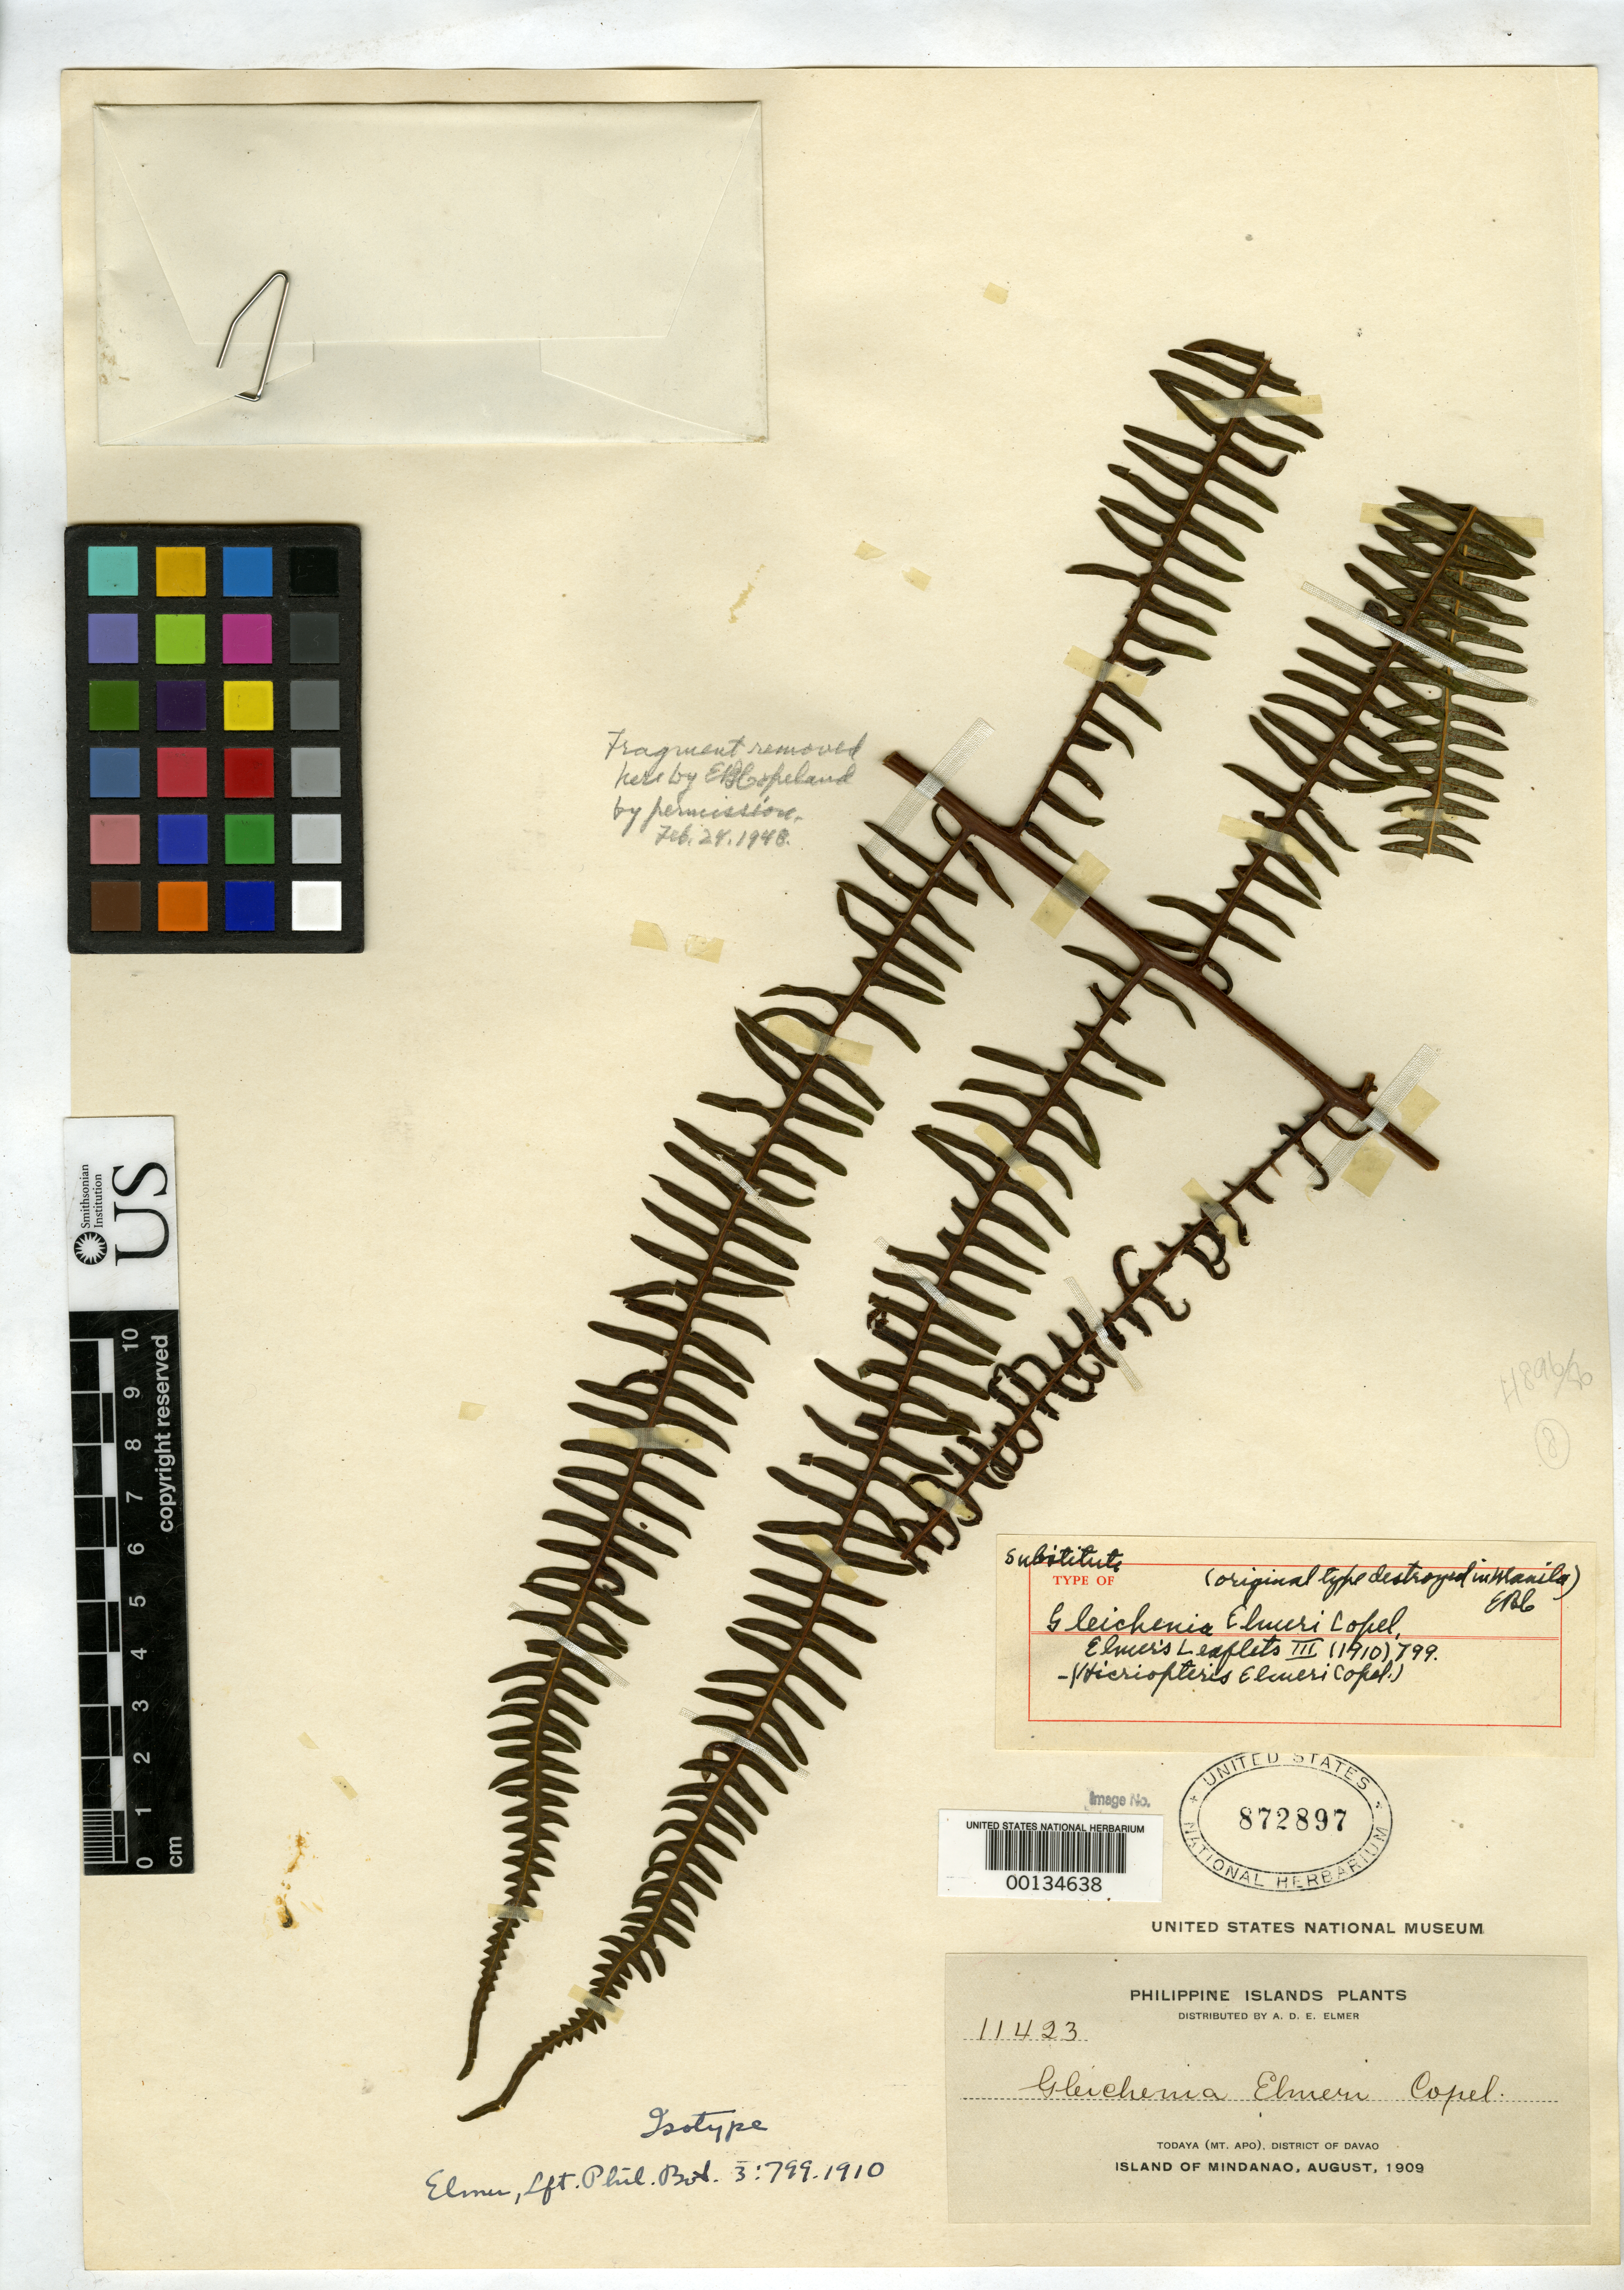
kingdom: Plantae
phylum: Tracheophyta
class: Polypodiopsida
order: Gleicheniales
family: Gleicheniaceae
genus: Gleichenia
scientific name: Gleichenia elmeri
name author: Copel. in Elmer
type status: Isotype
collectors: A. D. E. Elmer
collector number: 11423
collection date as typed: Aug 1909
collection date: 1909-08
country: Philippines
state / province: Davao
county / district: Davao del Sur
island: Mindanao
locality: Todaya (Mt. Apo), District of Davao, Island of Mindanao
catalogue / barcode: US 872897